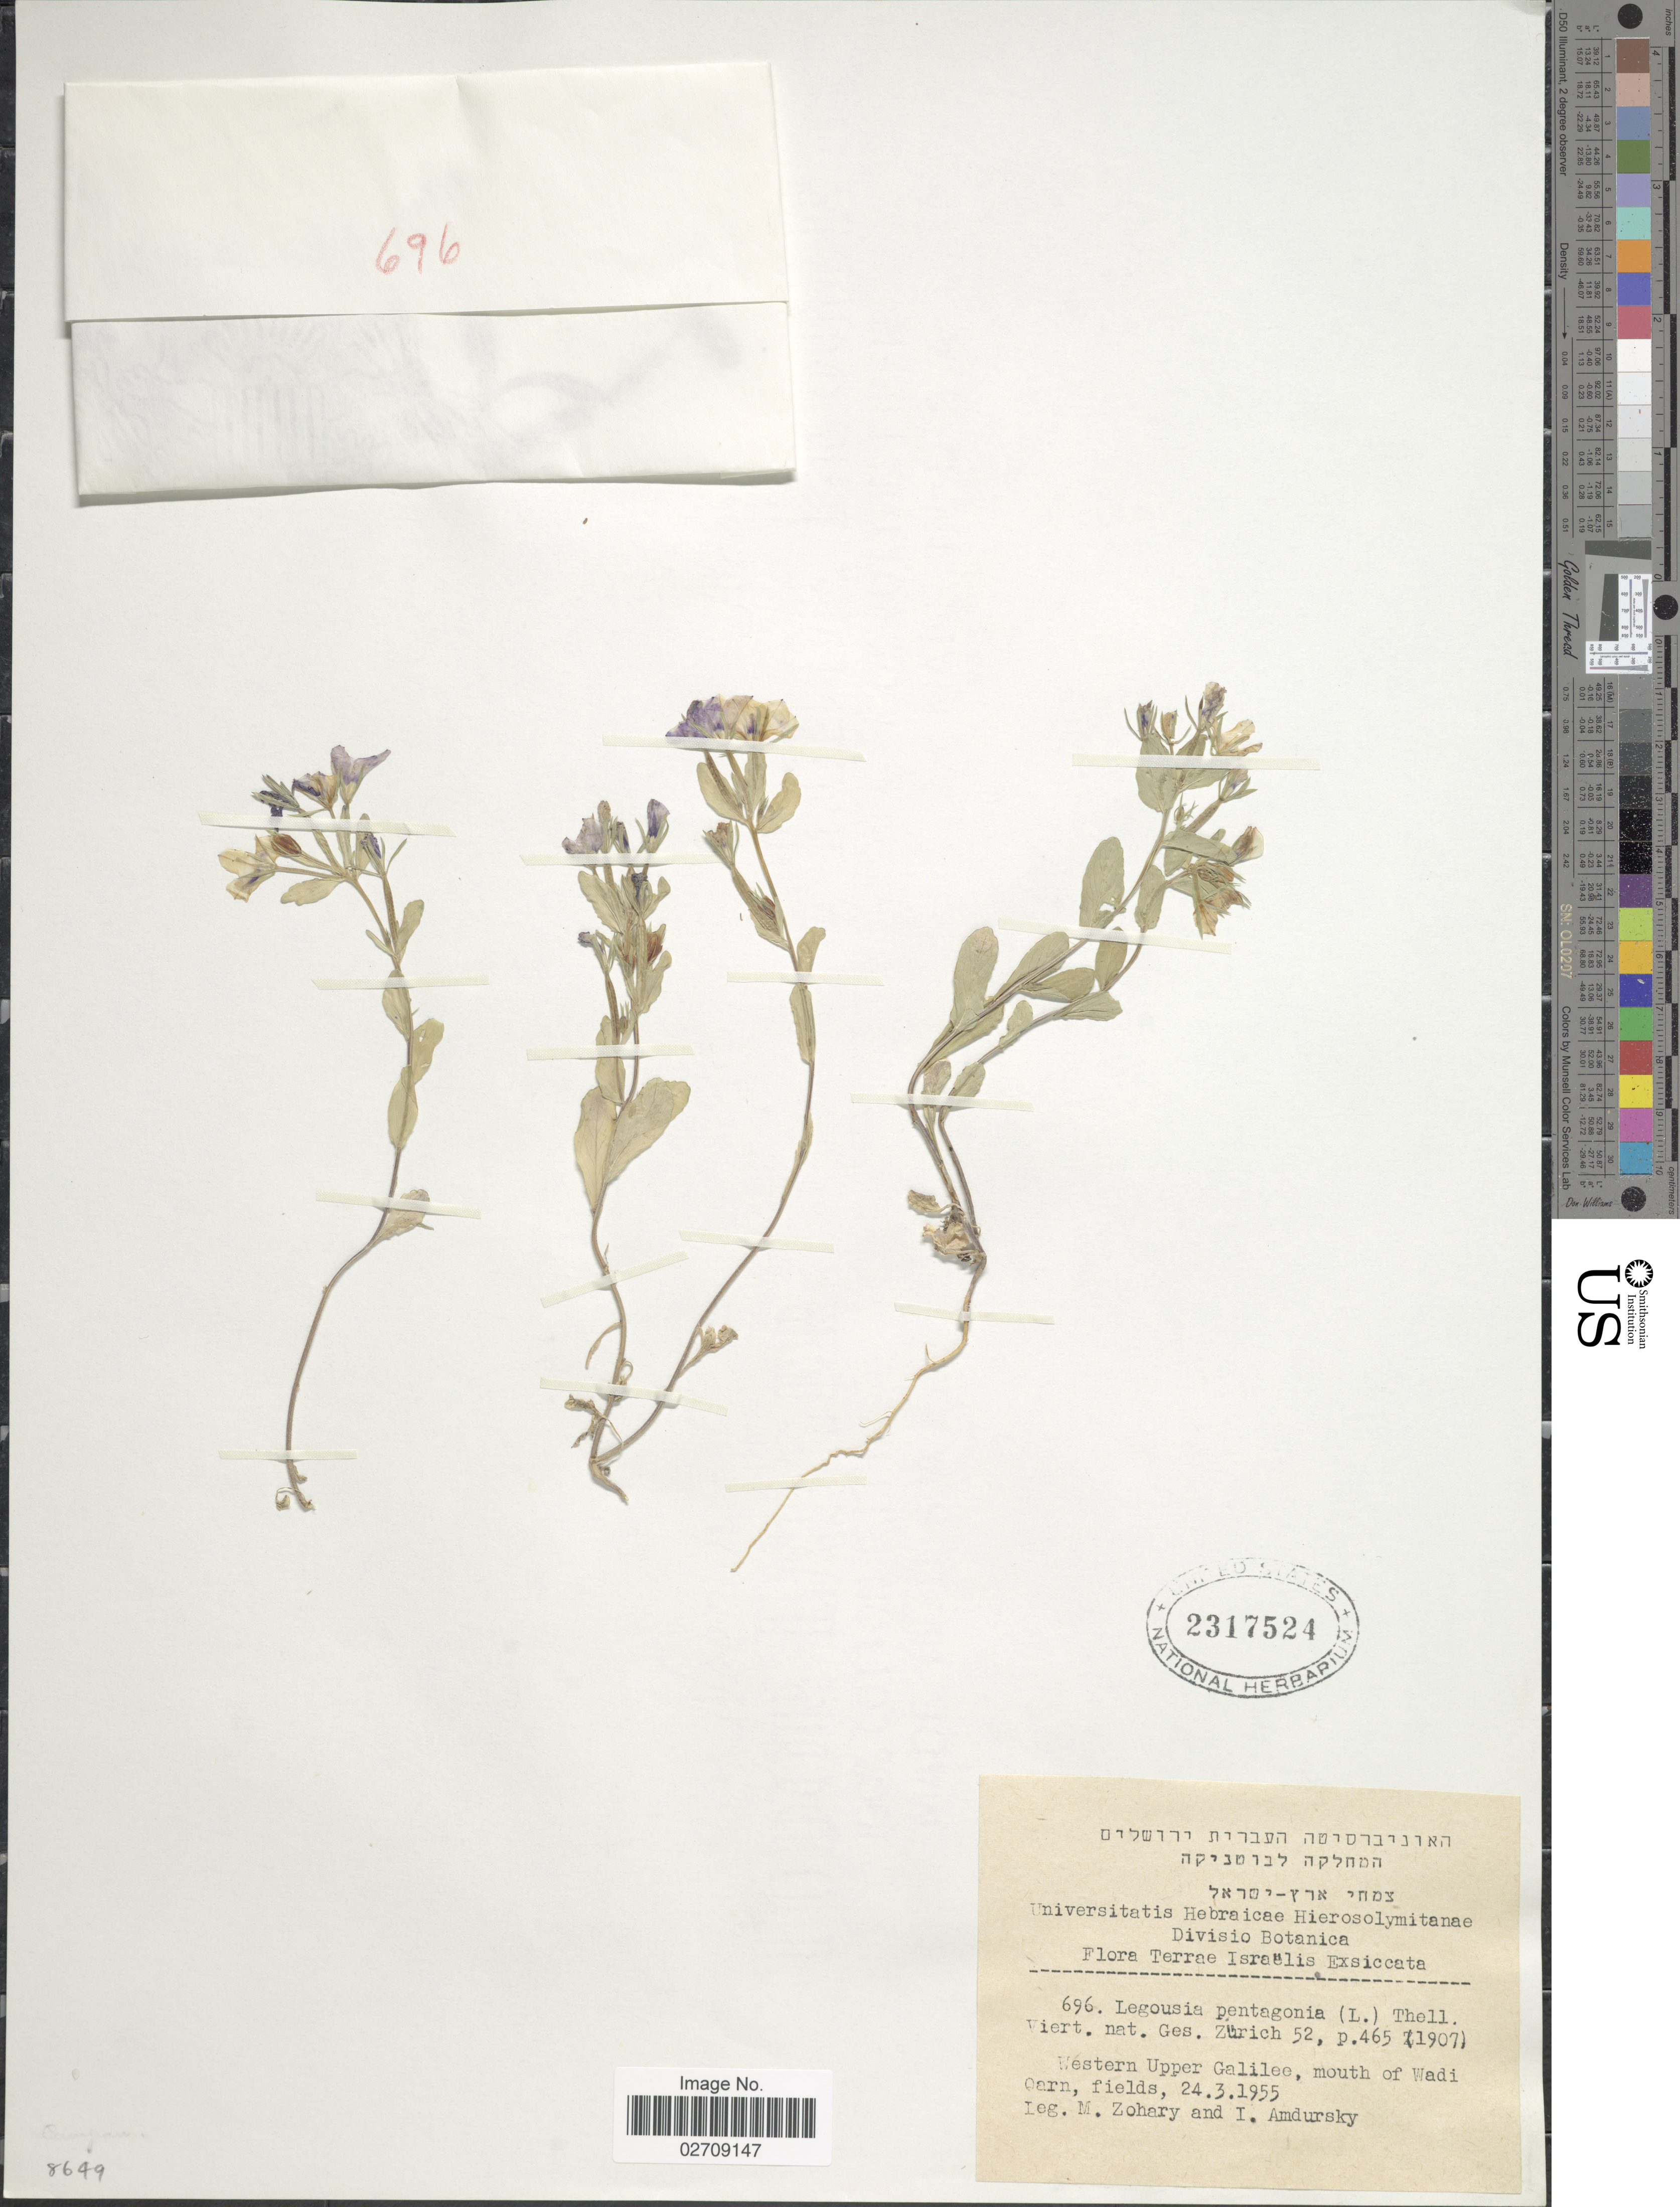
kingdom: Plantae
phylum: Tracheophyta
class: Magnoliopsida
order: Asterales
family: Campanulaceae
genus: Legousia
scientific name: Legousia pentagonia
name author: (L.) Thell.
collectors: M. Zohary & I. Amdursky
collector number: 696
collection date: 1955-03-24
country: Israel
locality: Western upper Galilee, mouth of Wadi Qarn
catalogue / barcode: US 2317524